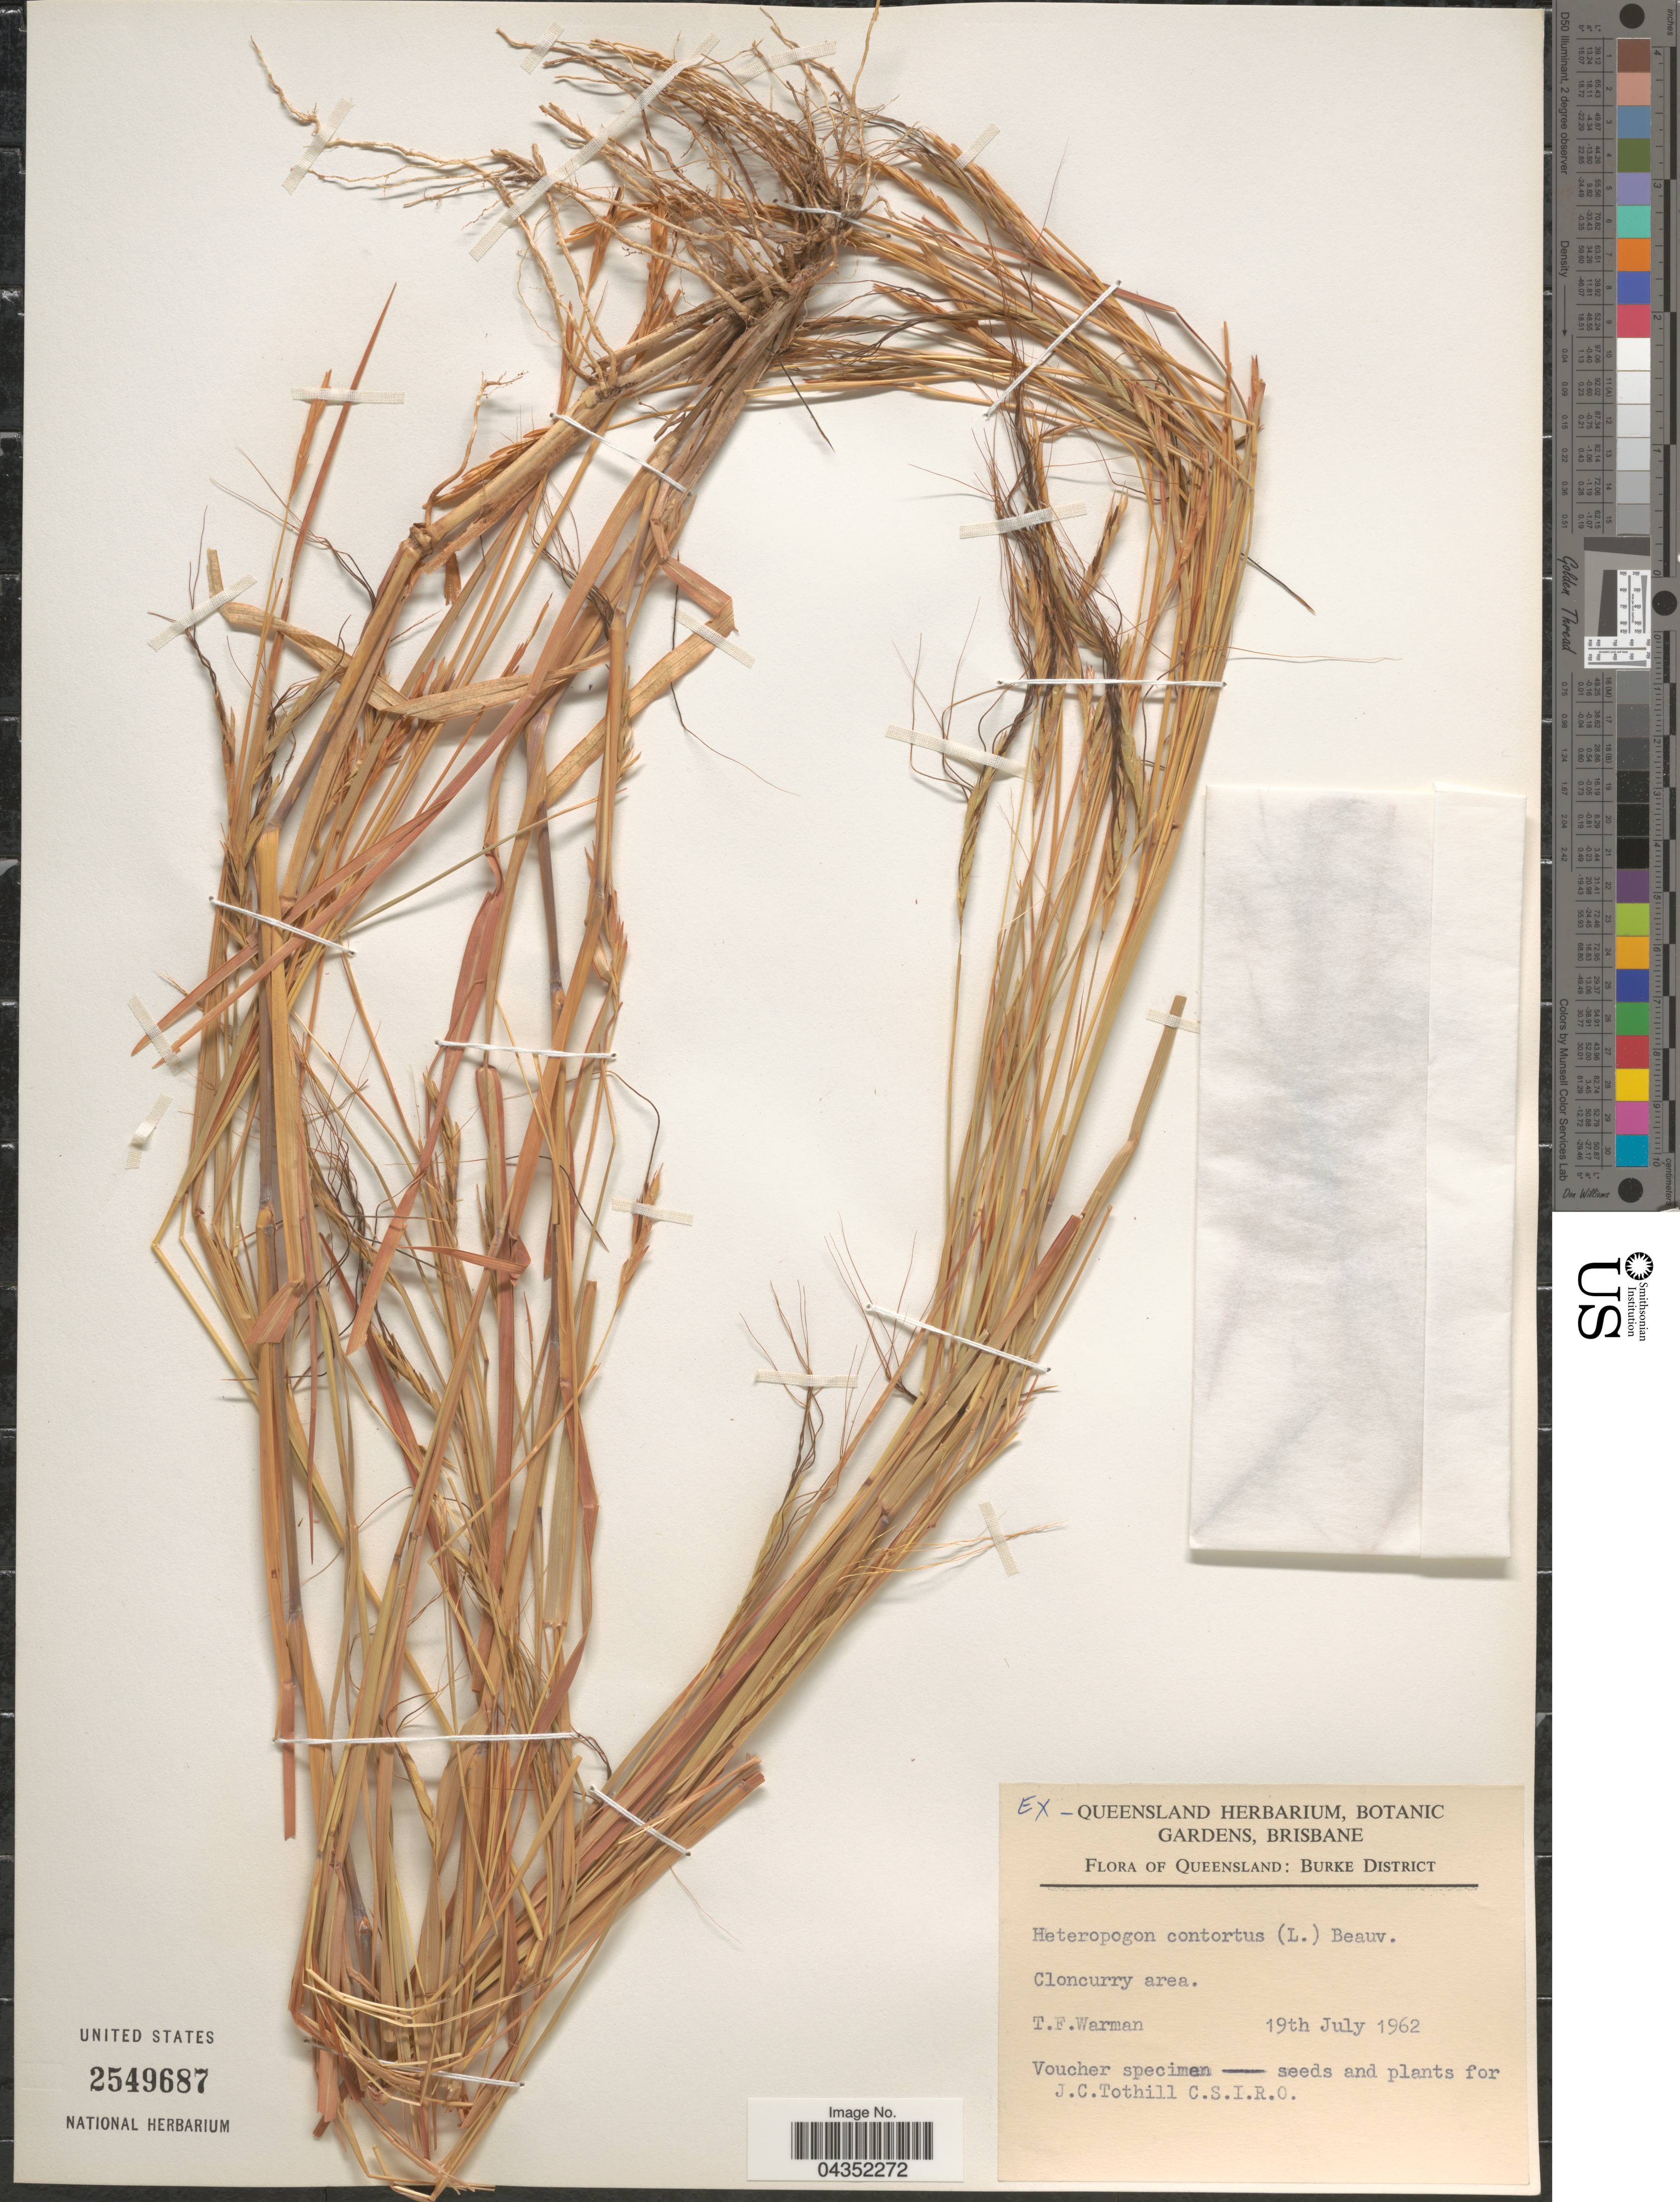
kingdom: Plantae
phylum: Tracheophyta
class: Liliopsida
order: Poales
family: Poaceae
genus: Heteropogon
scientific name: Heteropogon contortus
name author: (L.) P. Beauv. ex Roem. & Schult.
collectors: T. Warman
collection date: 1962-07-19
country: Australia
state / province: Queensland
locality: Burke District. Cloncury area.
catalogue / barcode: US 2549687